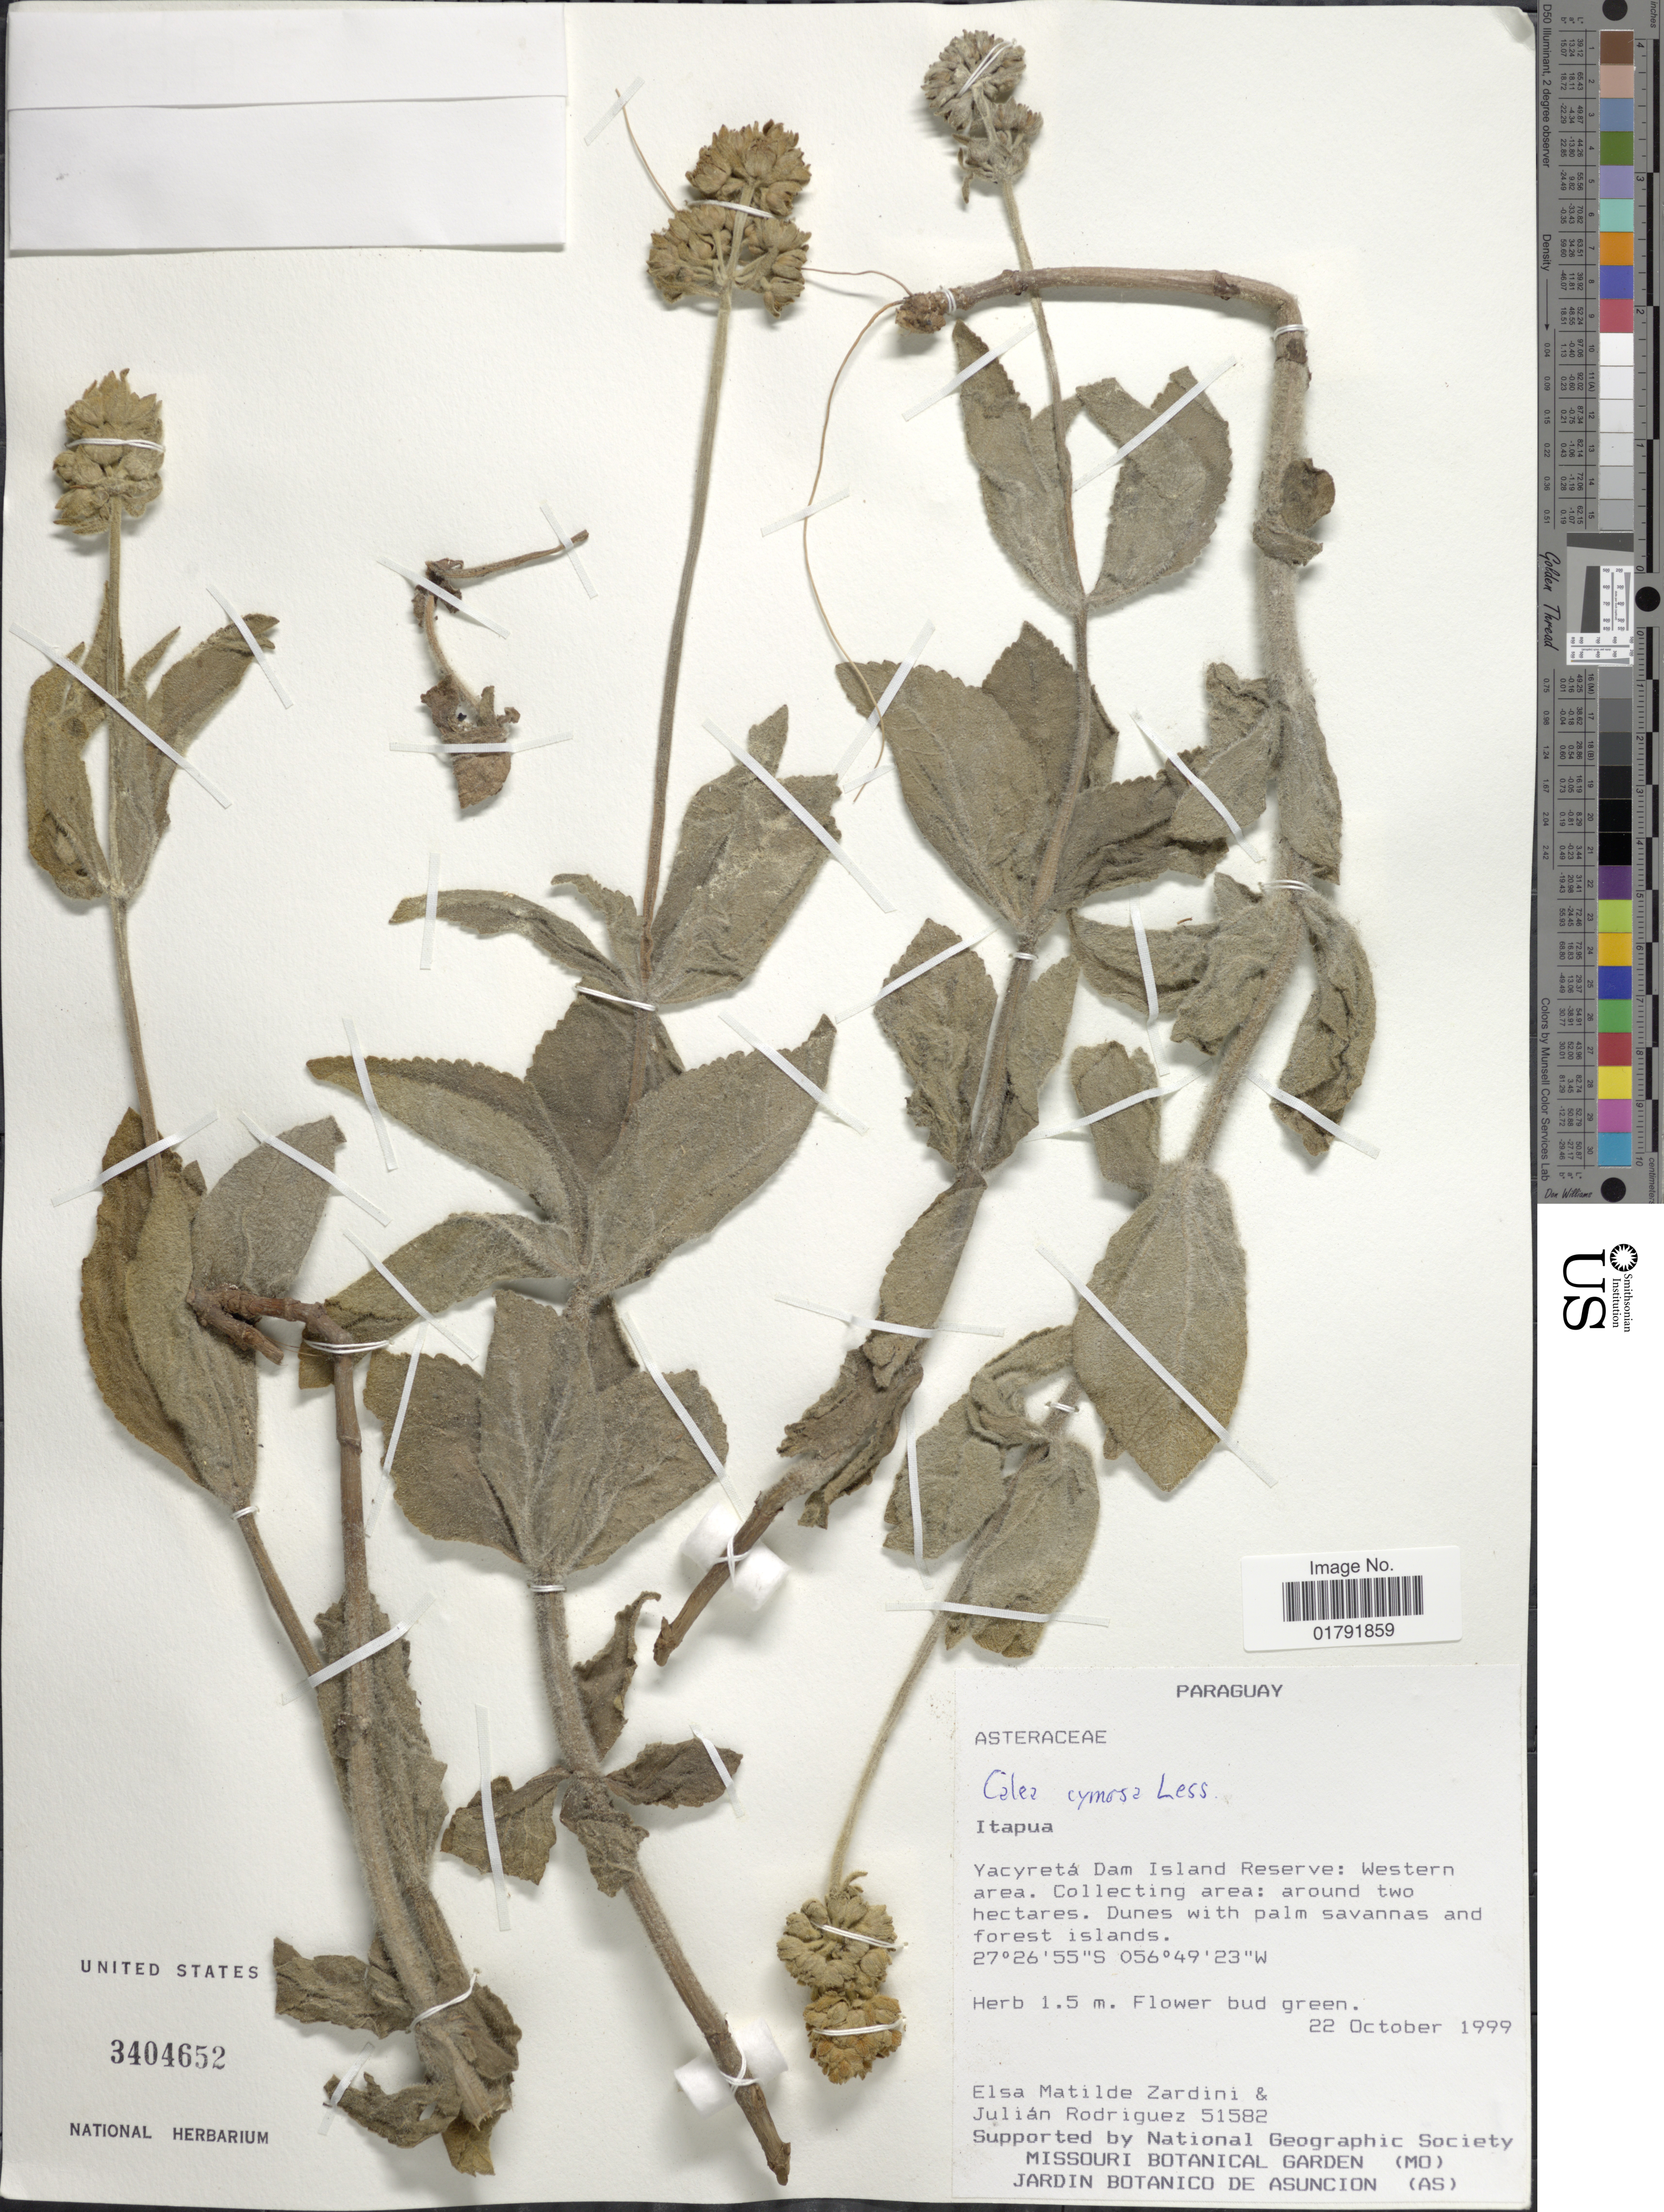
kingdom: Plantae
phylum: Tracheophyta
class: Magnoliopsida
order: Asterales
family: Asteraceae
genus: Calea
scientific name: Calea hassleriana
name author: Chodat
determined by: Bueno, Vinicius Resende, (ICN), Universidade Federal do Rio Grande do Sul (BRAZIL)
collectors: E. M. Zardini & J. Rodriguez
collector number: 51582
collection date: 1999-10-22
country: Paraguay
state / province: Itapua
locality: Yacyreta Dam Island Reserve: Western area, collecting area: around two hectares, dunes with palm savannas and forest islands.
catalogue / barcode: US 3404652